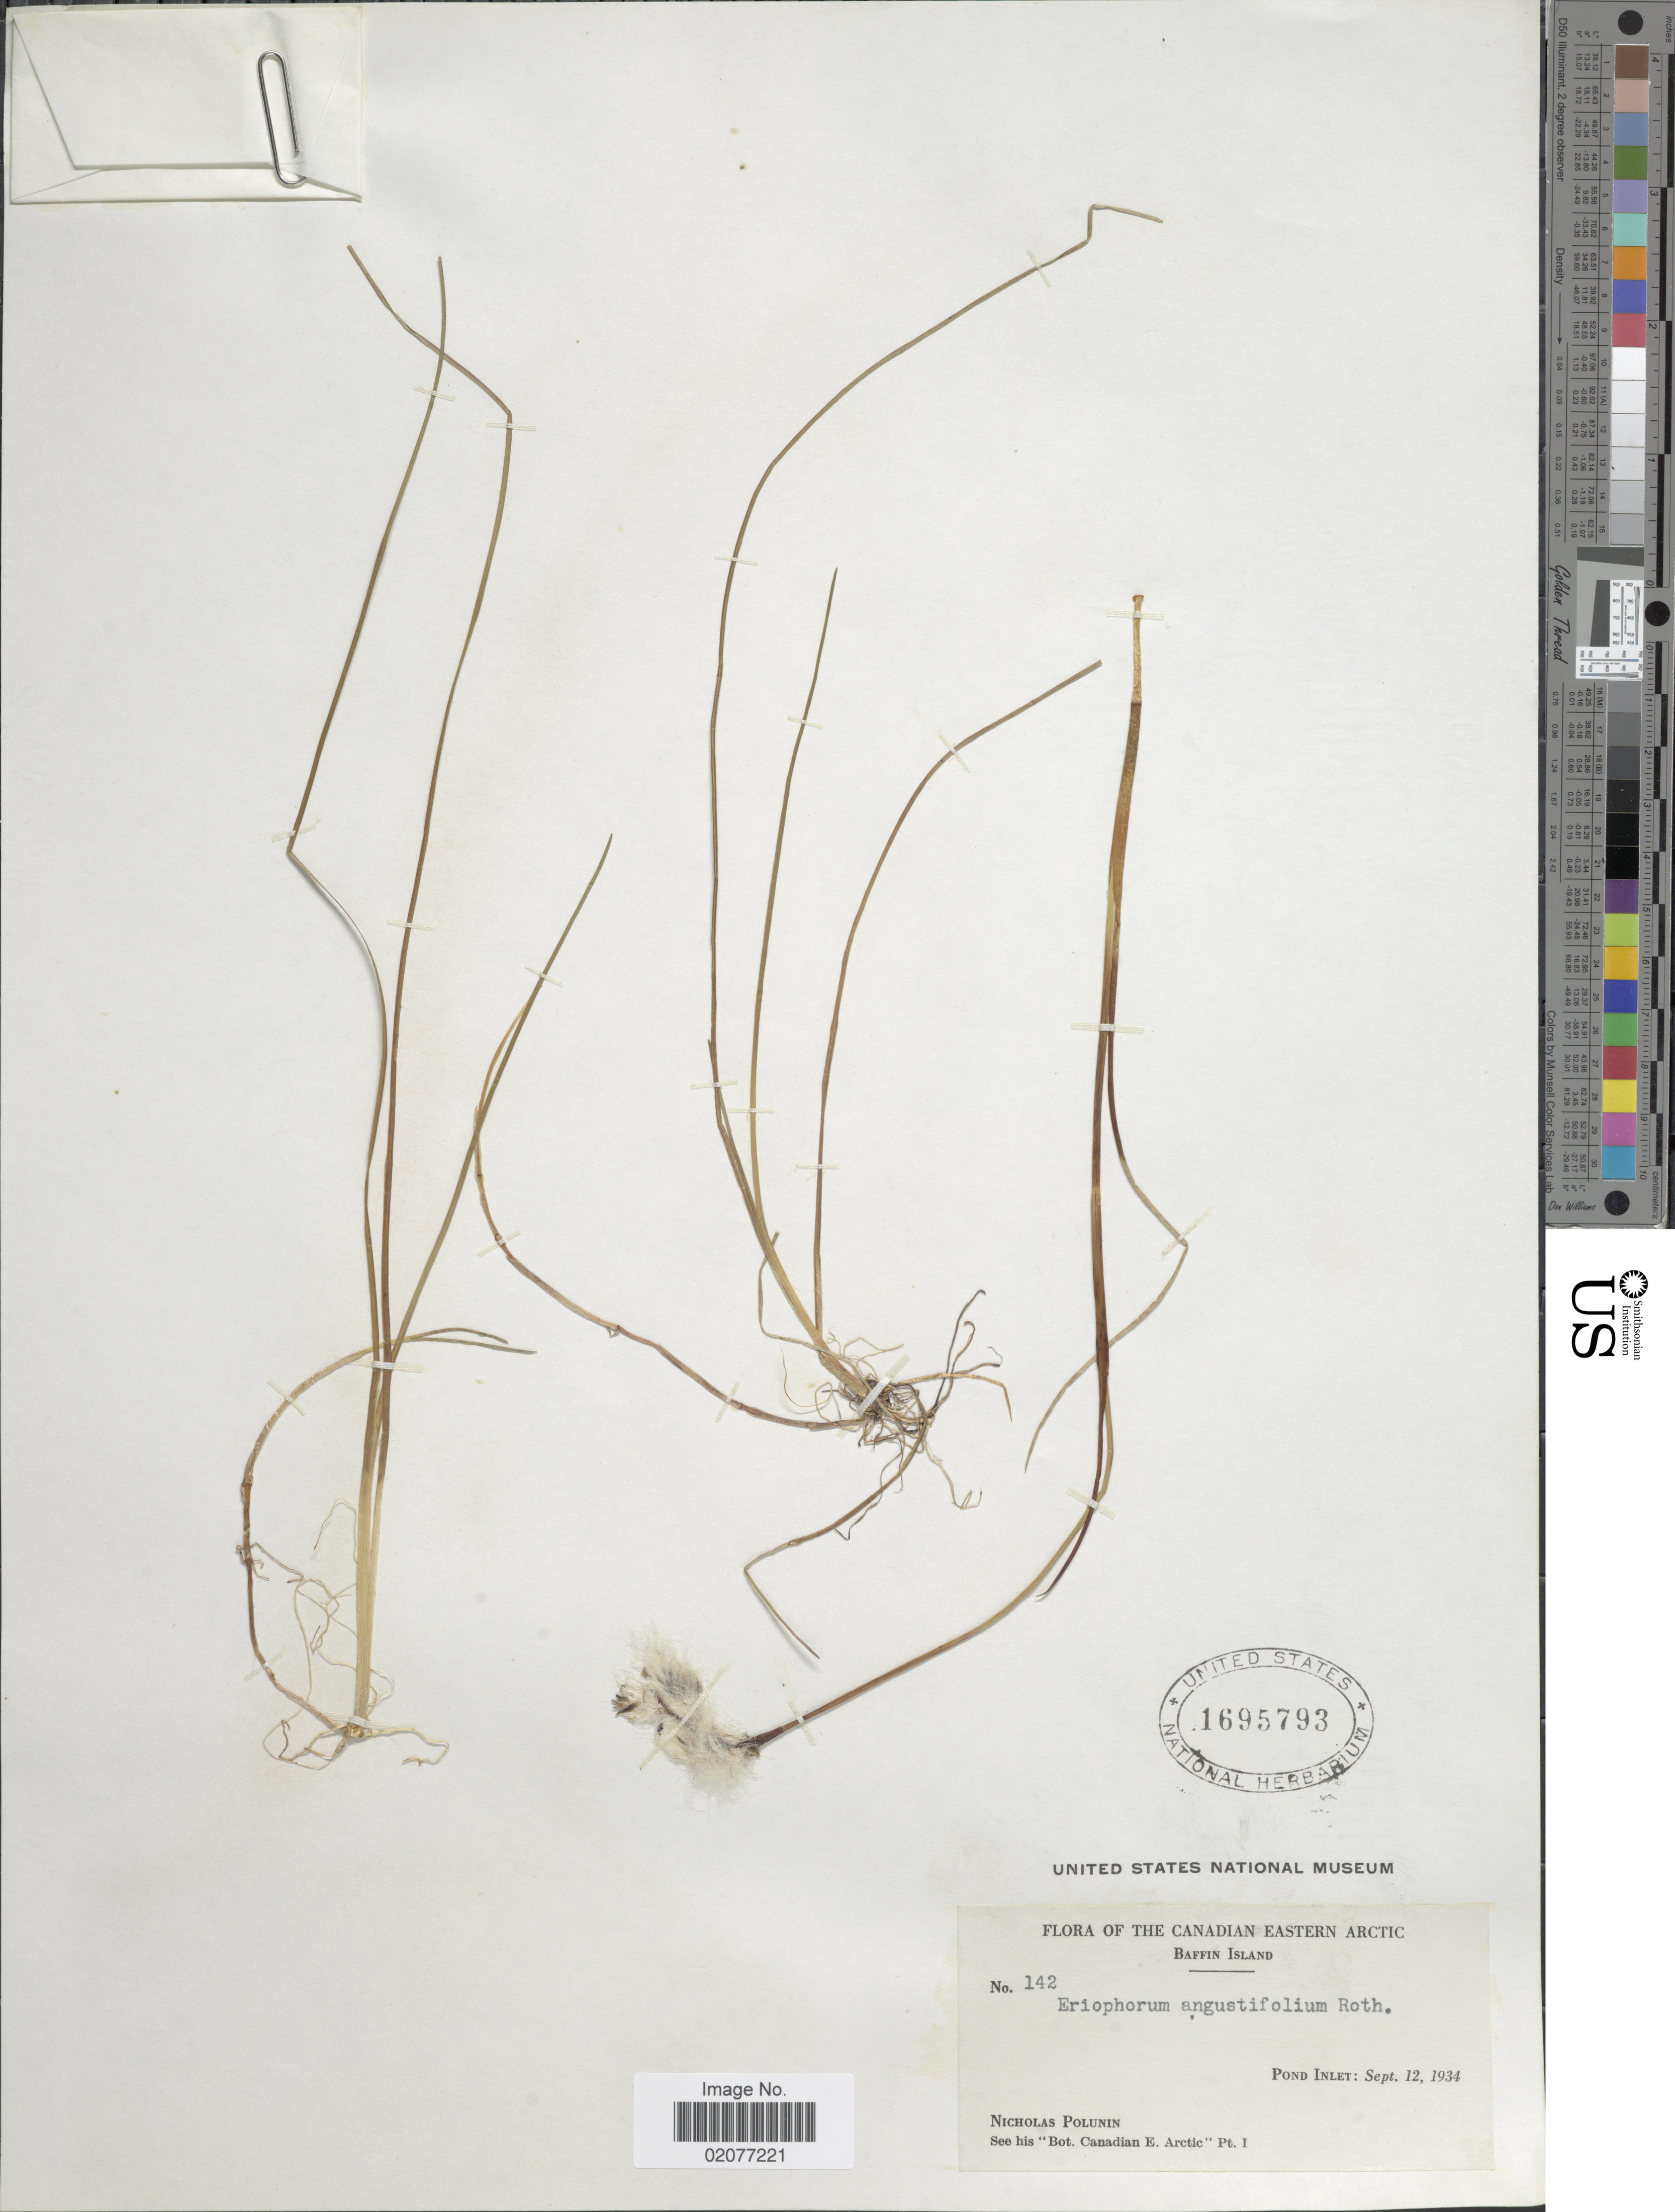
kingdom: Plantae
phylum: Tracheophyta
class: Liliopsida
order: Poales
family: Cyperaceae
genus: Eriophorum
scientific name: Eriophorum angustifolium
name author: Honck.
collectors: N. V. Polunin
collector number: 142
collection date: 1934-09-12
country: Canada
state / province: Nunavut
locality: Canadian Eastern Arctic. Baffin Island. Pond Inlet.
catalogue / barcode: US 1695793